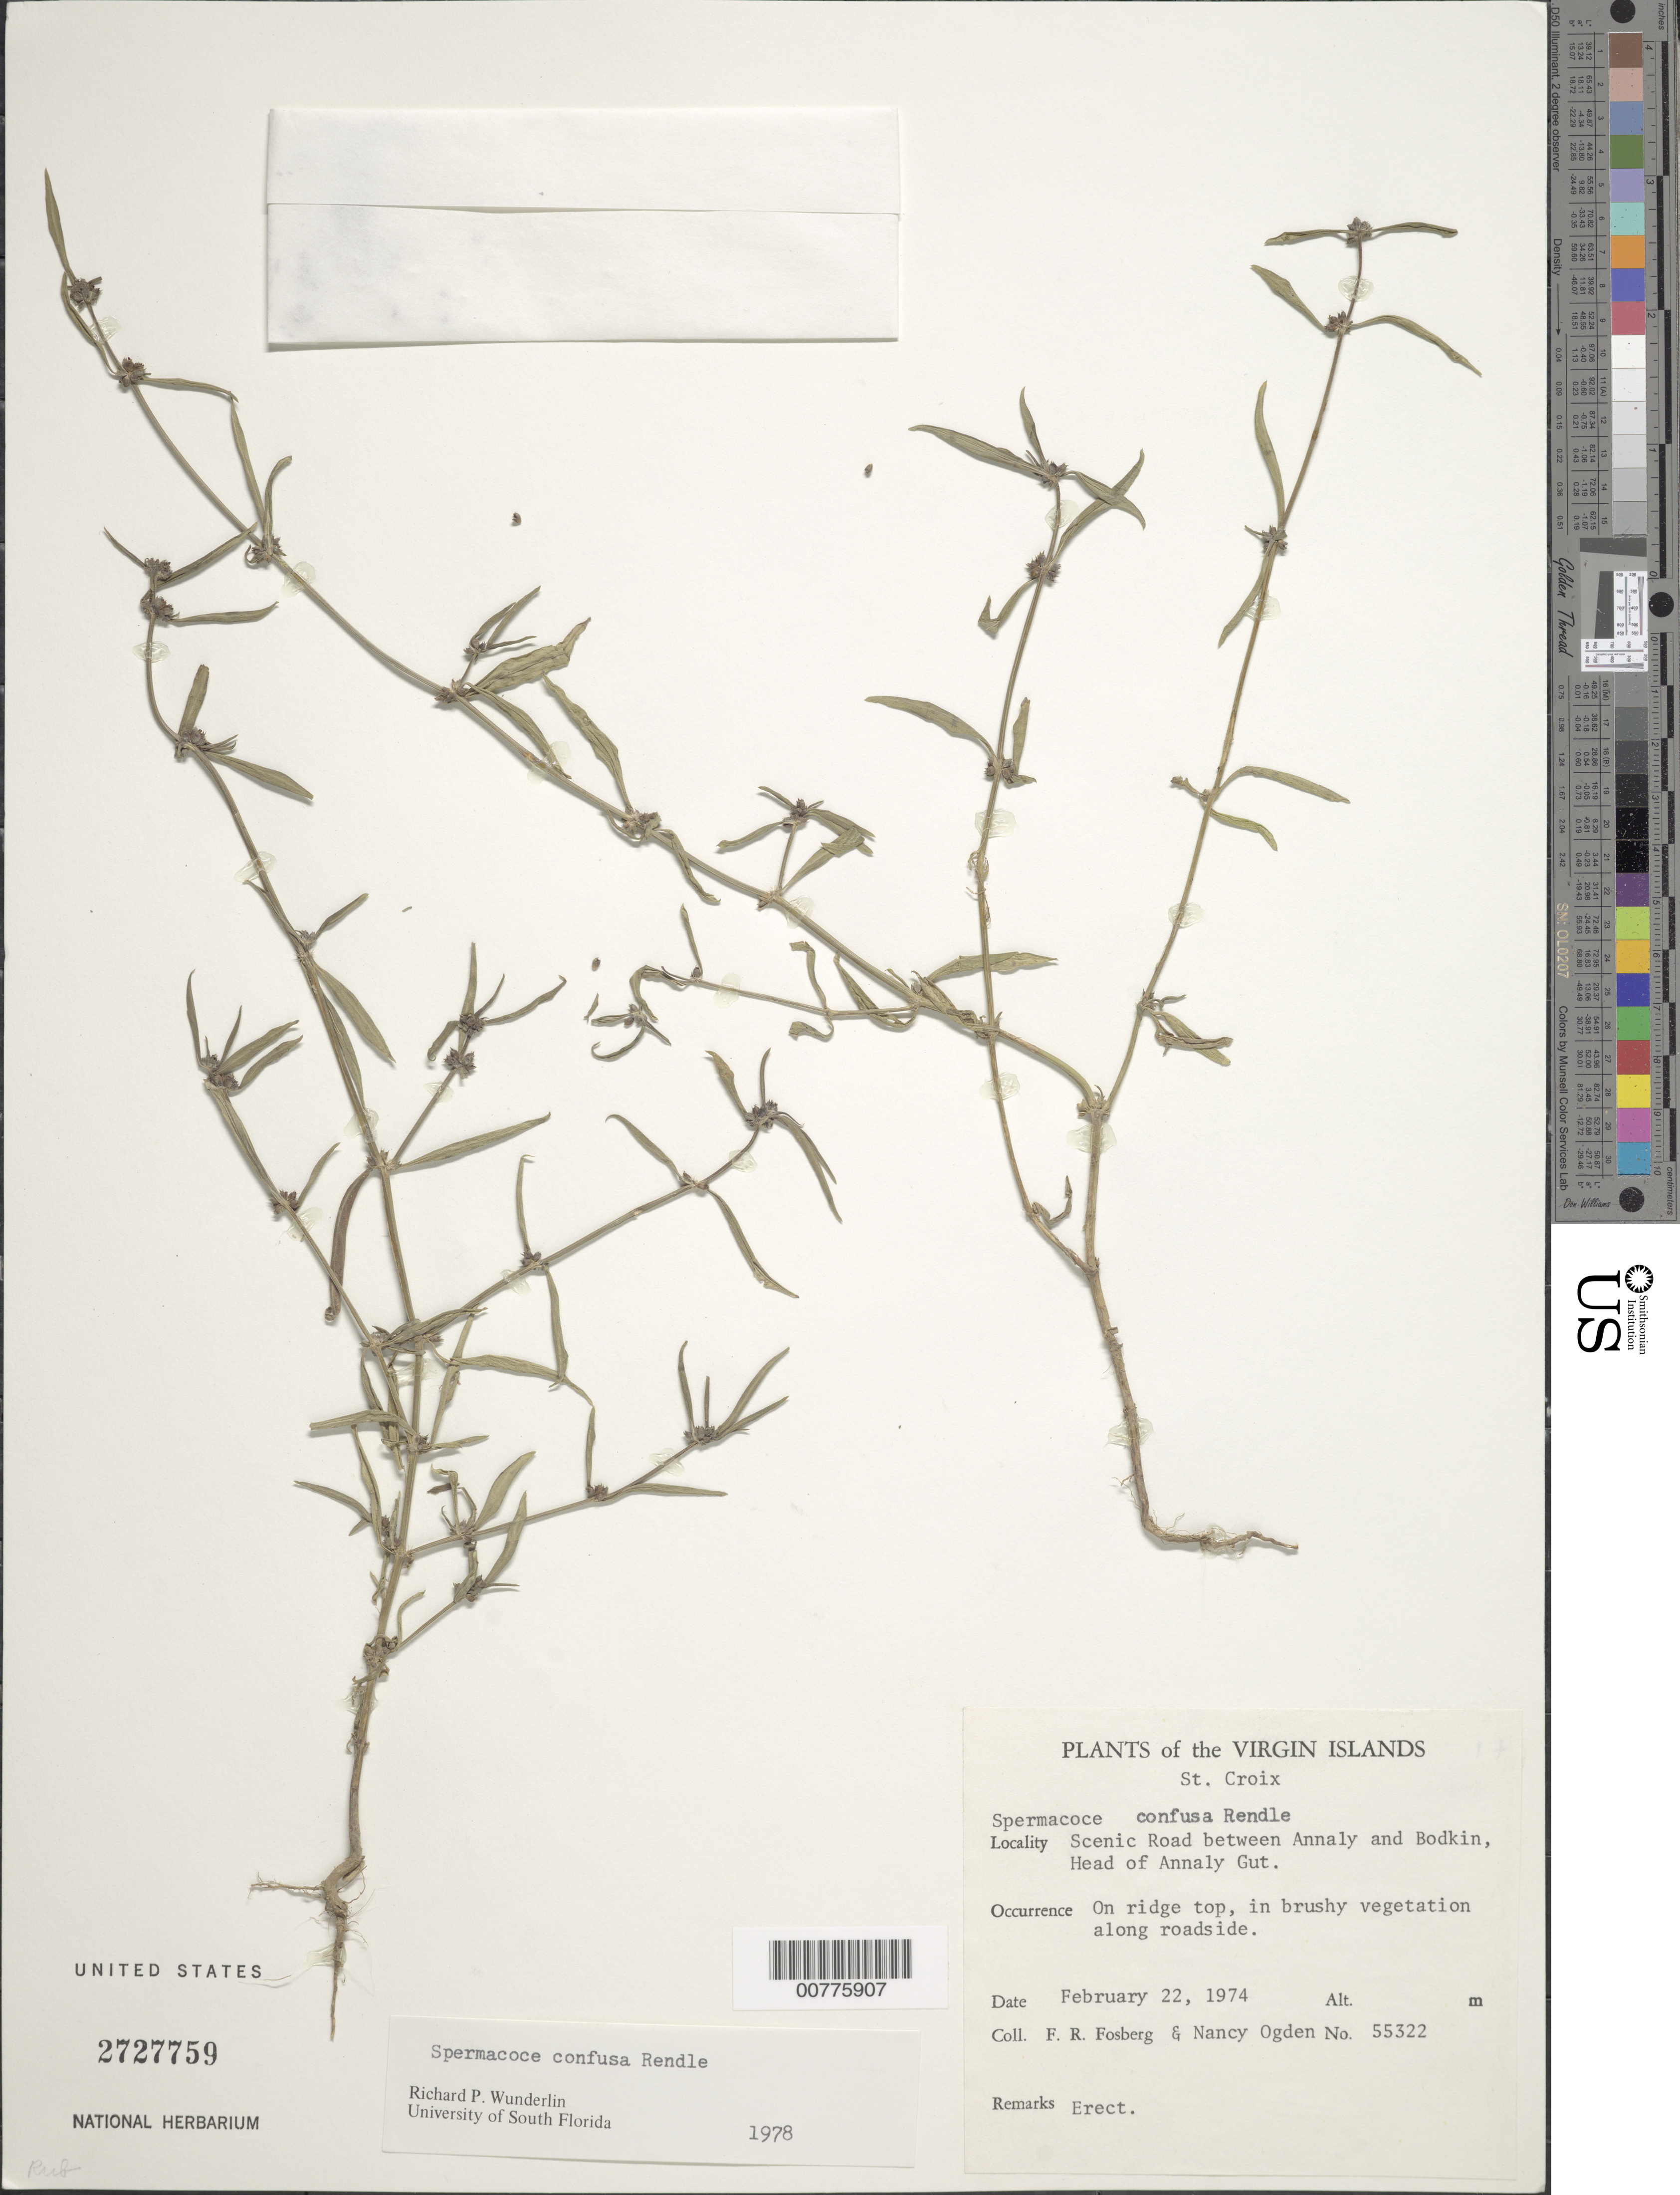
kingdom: Plantae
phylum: Tracheophyta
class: Magnoliopsida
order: Gentianales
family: Rubiaceae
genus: Spermacoce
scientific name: Spermacoce tenuior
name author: L.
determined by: Wunderlin, Richard P.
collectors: F. R. Fosberg & N. Ogden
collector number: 55322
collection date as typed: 22 Feb 1974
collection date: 1974-02-22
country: U.S. Virgin Islands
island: St. Croix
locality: Scenic Road between Annaly and Bodkin, Head of Annaly Gut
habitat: On ridge top, in brushy vegetation along roadside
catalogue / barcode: US 2727759